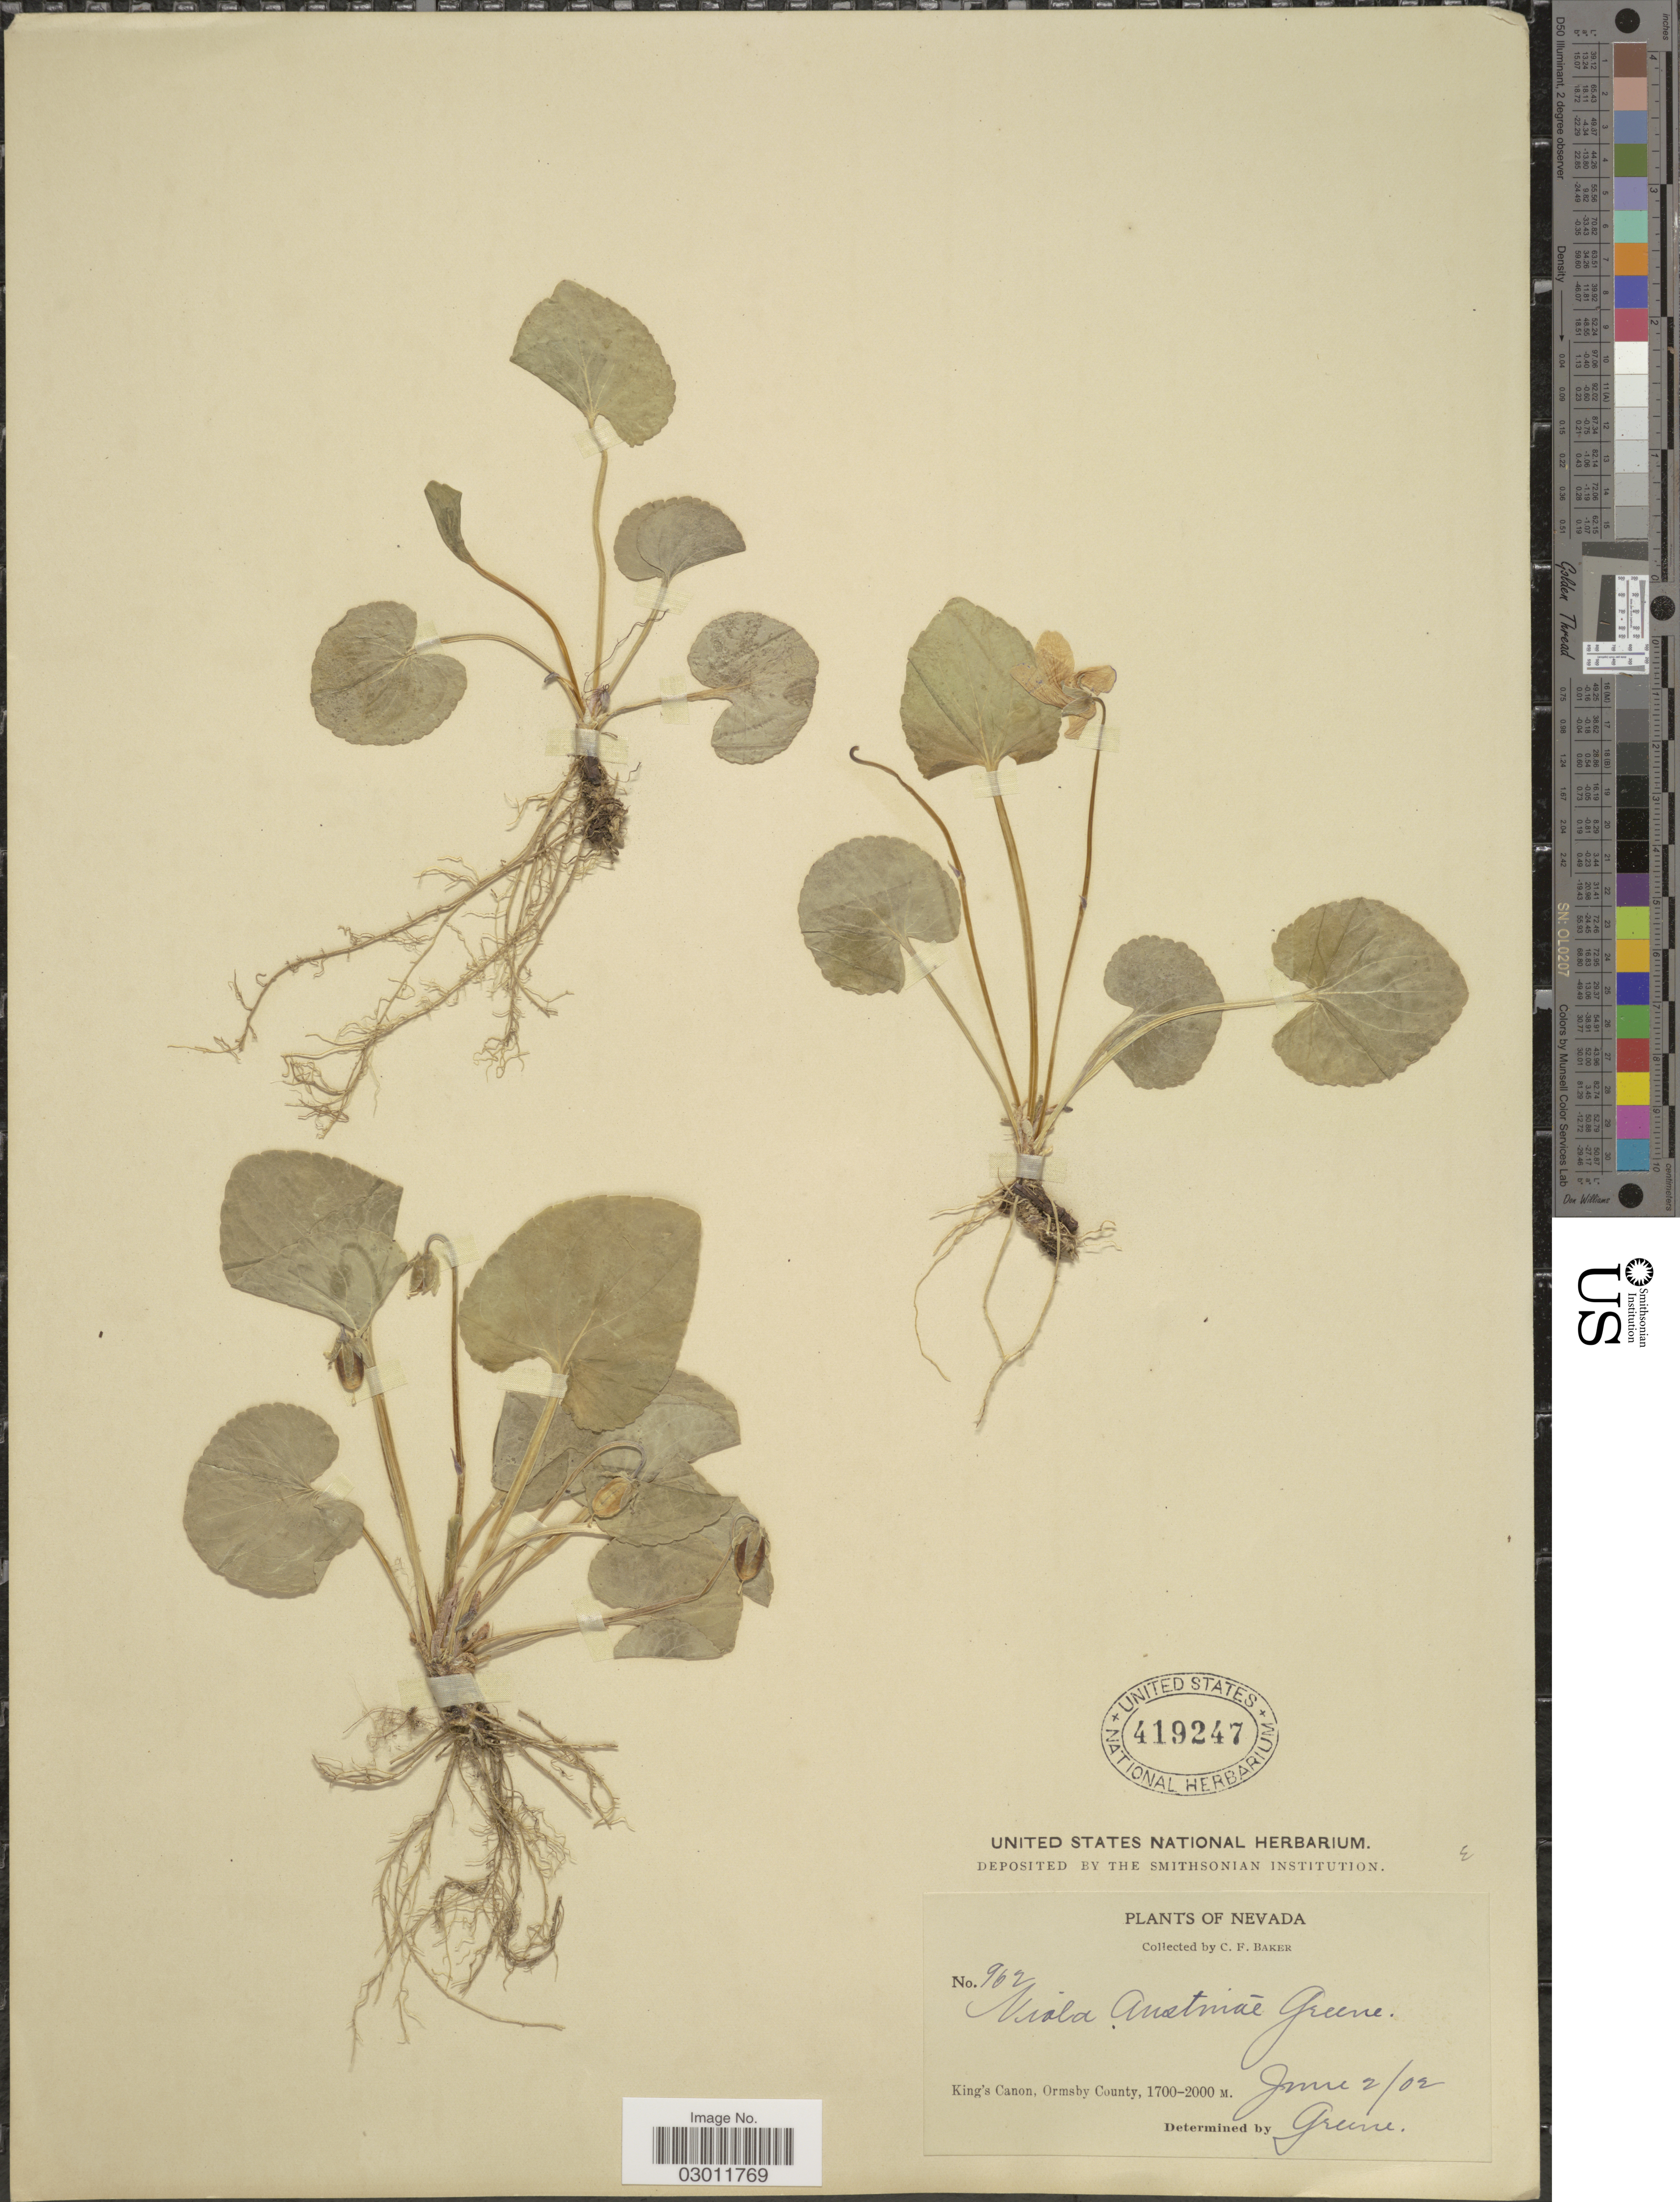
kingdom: Plantae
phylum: Tracheophyta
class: Magnoliopsida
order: Malpighiales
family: Violaceae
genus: Viola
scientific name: Viola austiniae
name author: Greene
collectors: C. F. Baker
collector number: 962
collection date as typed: Transcribed d/m/y: 2/6/2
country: United States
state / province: Nevada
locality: King's Canon, Ormsby County.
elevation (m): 1700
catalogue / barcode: US 419247